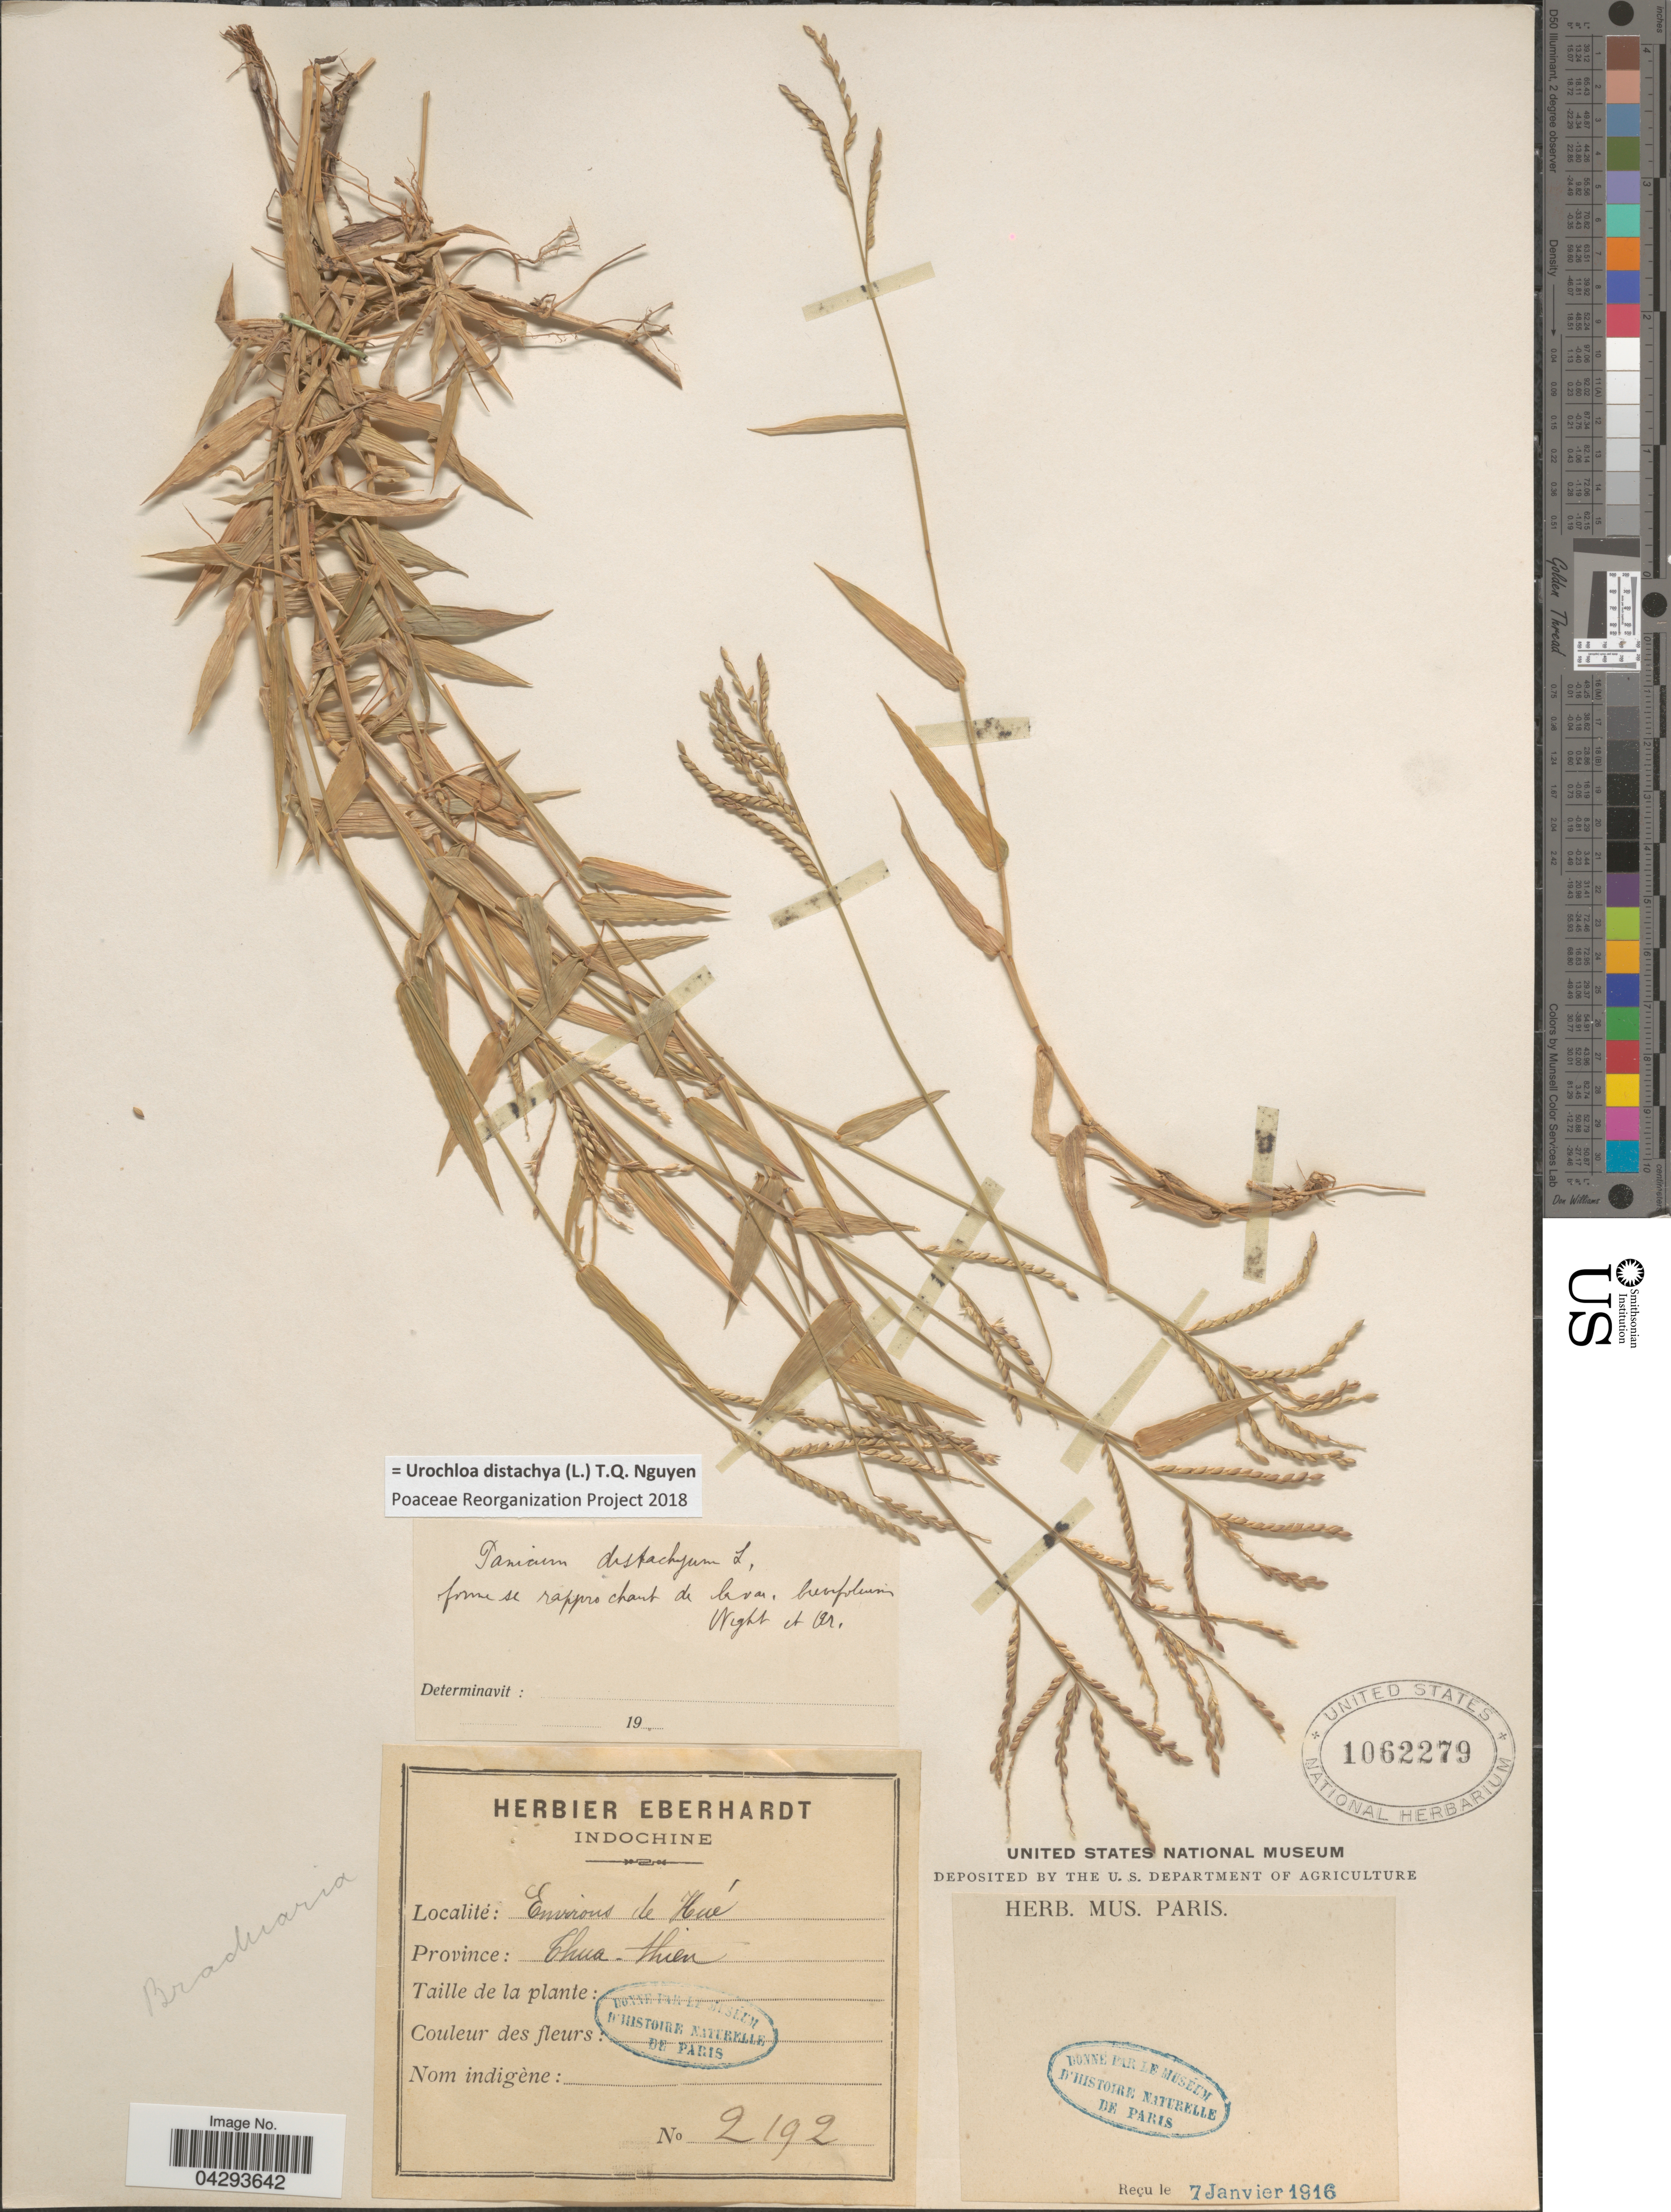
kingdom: Plantae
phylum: Tracheophyta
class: Liliopsida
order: Poales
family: Poaceae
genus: Urochloa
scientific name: Urochloa distachya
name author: (L.) T.Q. Nguyen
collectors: ex herb. Eberhardt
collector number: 2192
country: Vietnam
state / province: Thua Thien-Hue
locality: Environs de Hué. Province: Thua-thien.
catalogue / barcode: US 1062279